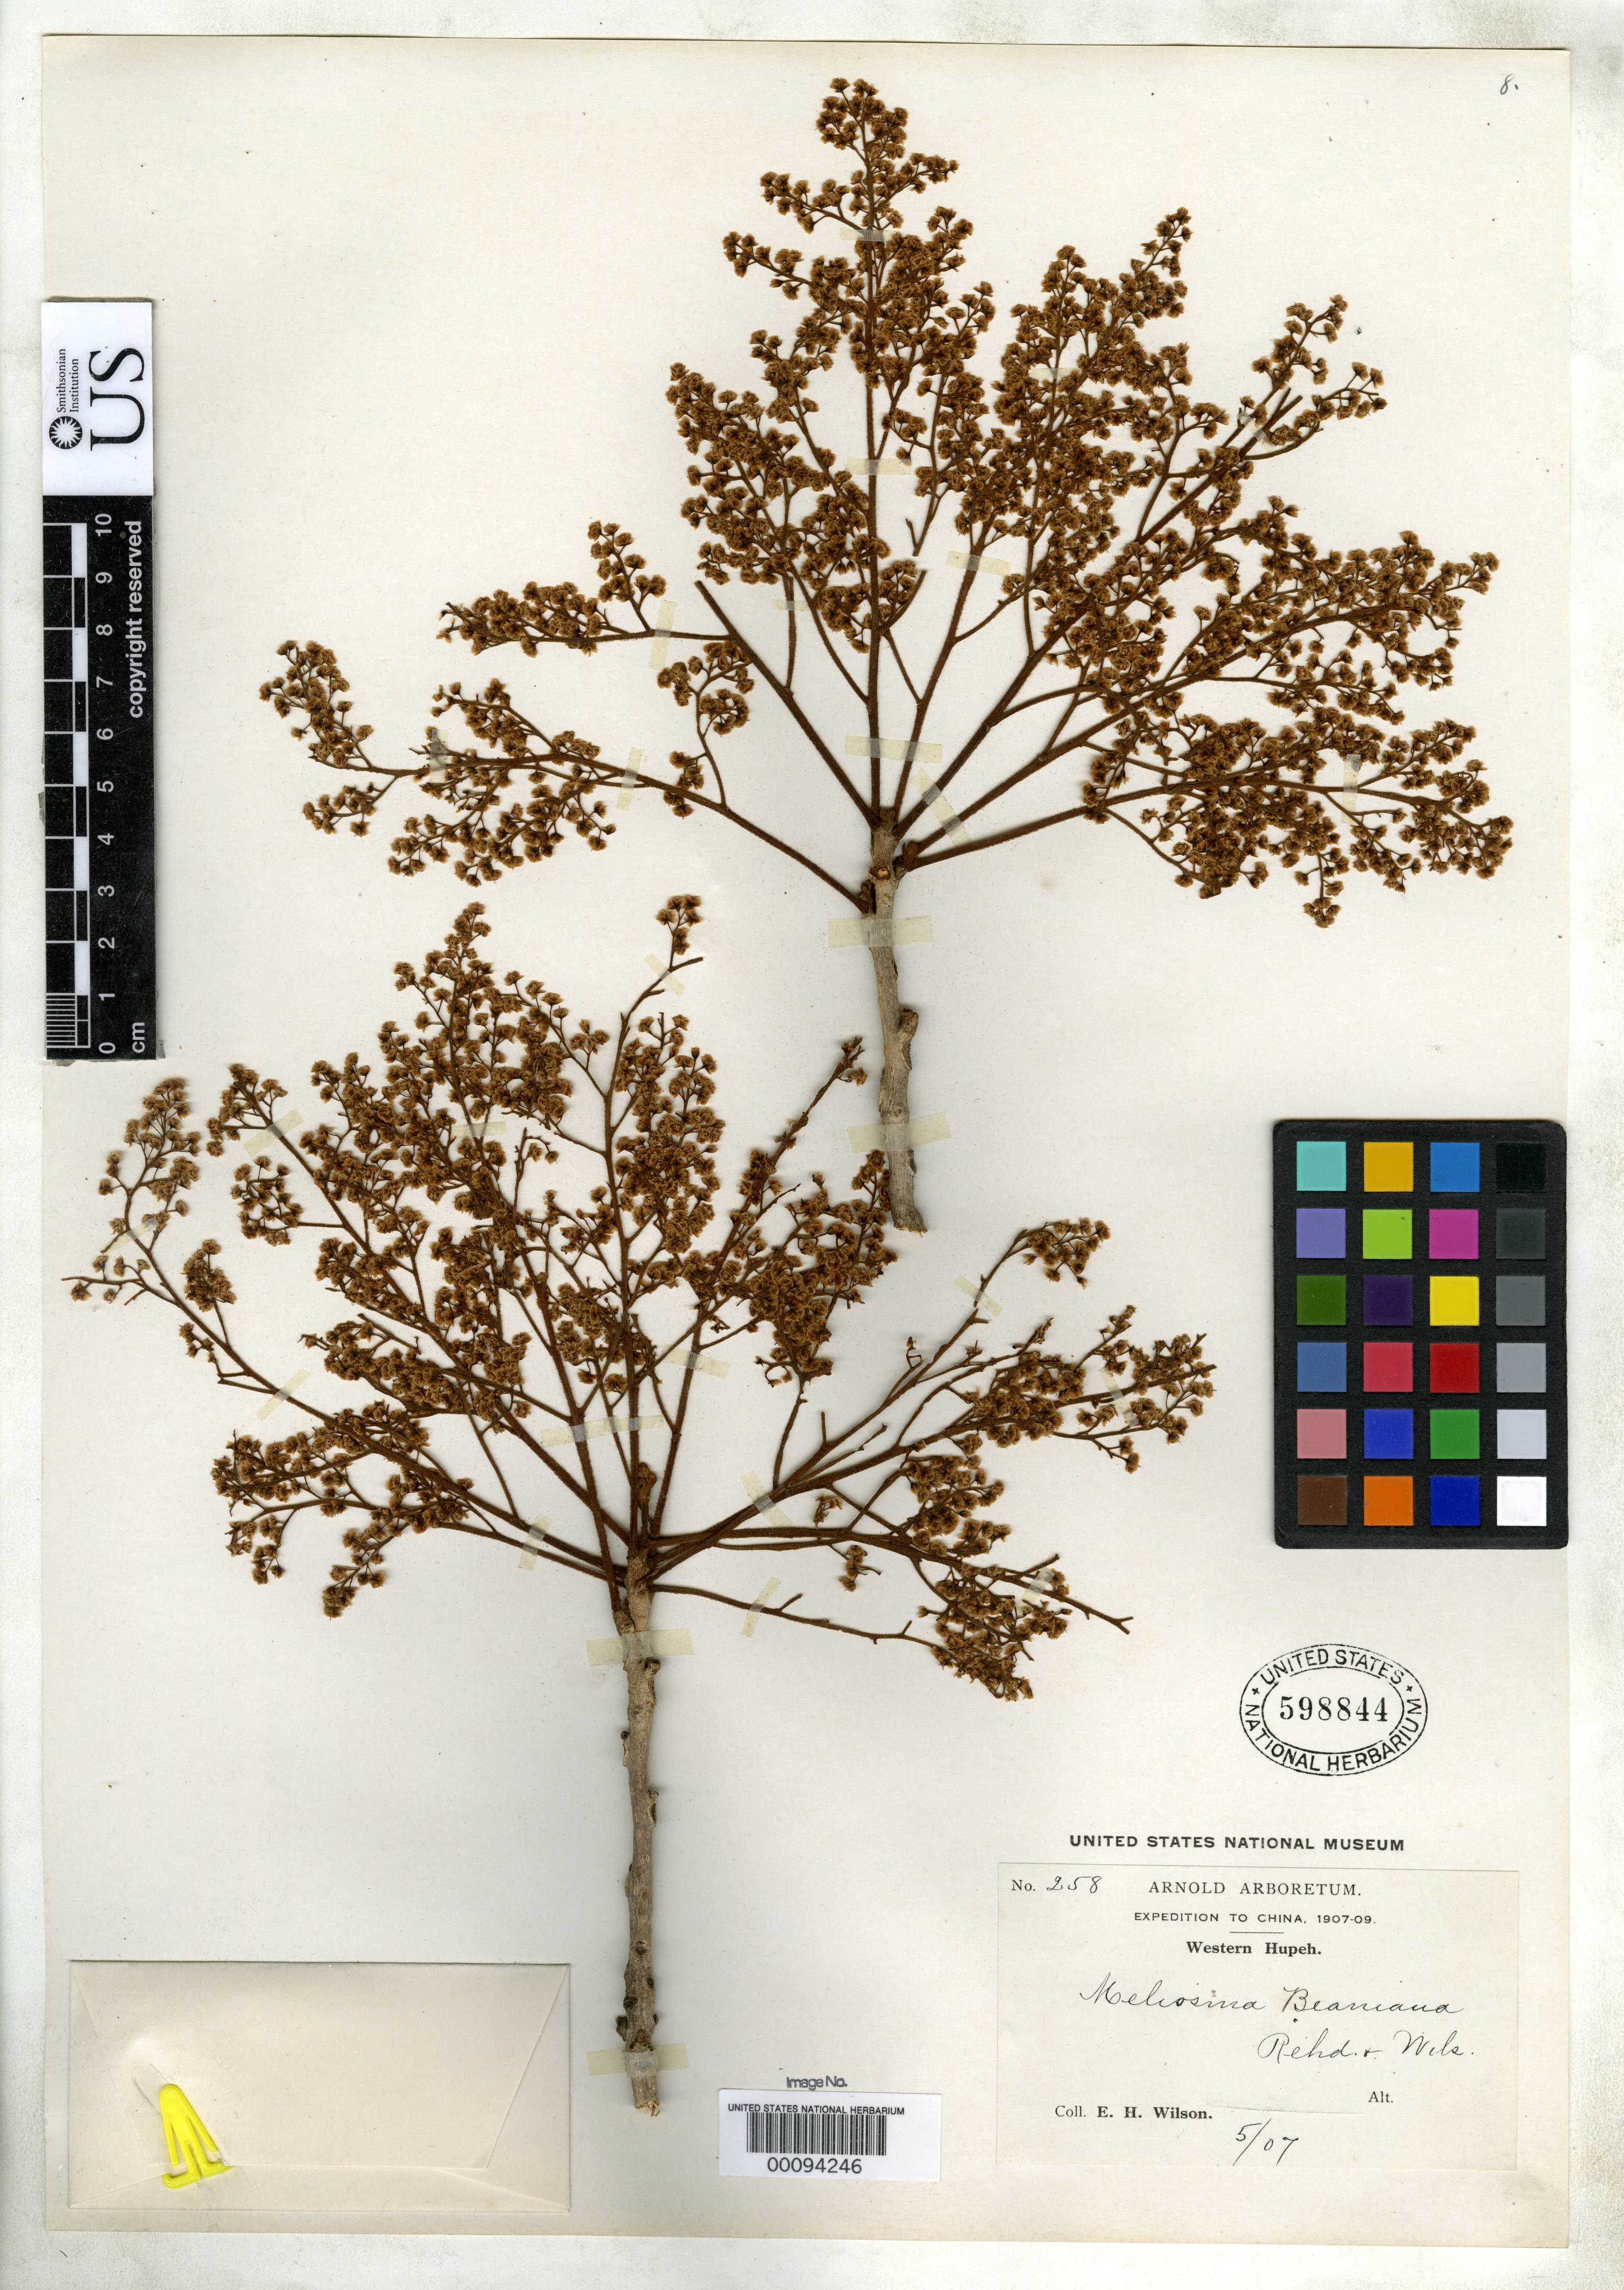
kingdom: Plantae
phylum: Tracheophyta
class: Magnoliopsida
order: Proteales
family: Sabiaceae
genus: Meliosma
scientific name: Meliosma beaniana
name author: Rehder & E.H. Wilson in Sarg.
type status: Isotype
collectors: E. H. Wilson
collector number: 258 p.p.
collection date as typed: May 1907 to -- Sep 1907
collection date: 1907-05/1907-09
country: China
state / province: Hubei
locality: North and South of Ichang.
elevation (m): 1100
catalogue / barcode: US 598844